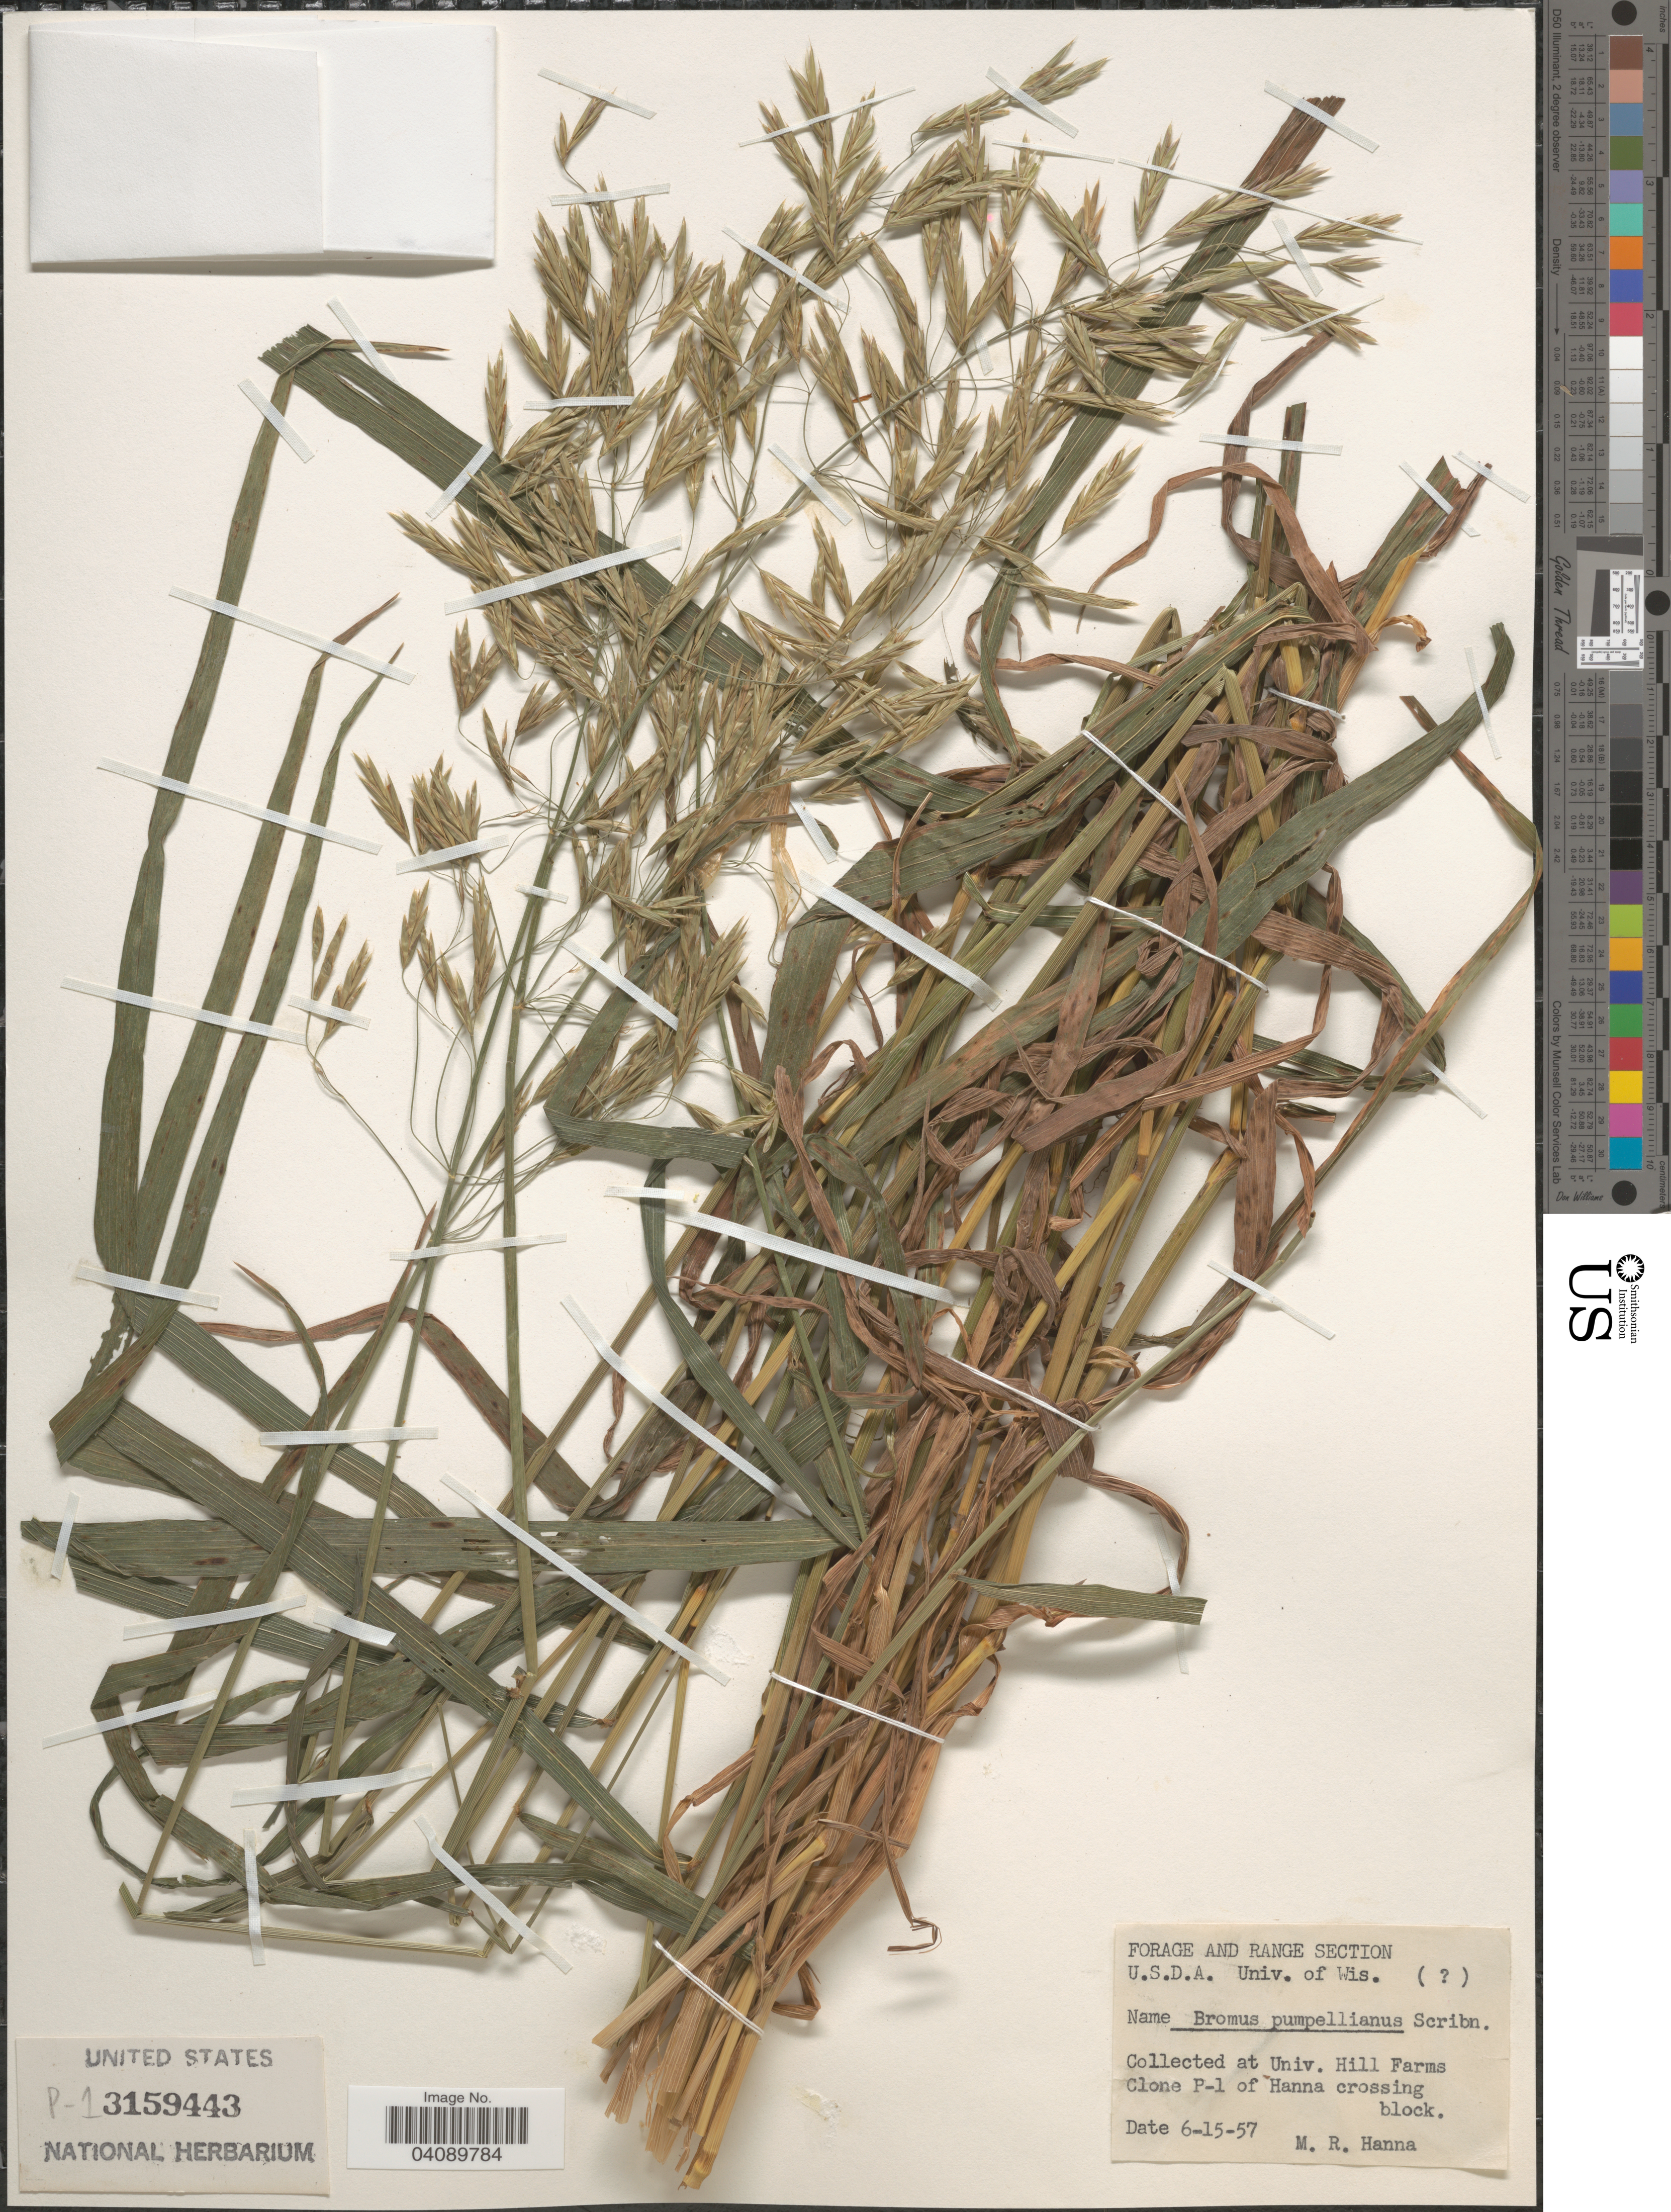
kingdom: Plantae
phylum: Tracheophyta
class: Liliopsida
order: Poales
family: Poaceae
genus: Bromus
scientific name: Bromus inermis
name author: Leyss.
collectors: M. Hanna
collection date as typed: Transcribed d/m/y: 15/6/57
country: United States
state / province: Wisconsin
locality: Univ. Hill Farms. Clone P-1 of Hanna crossing block.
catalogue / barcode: US 3159443